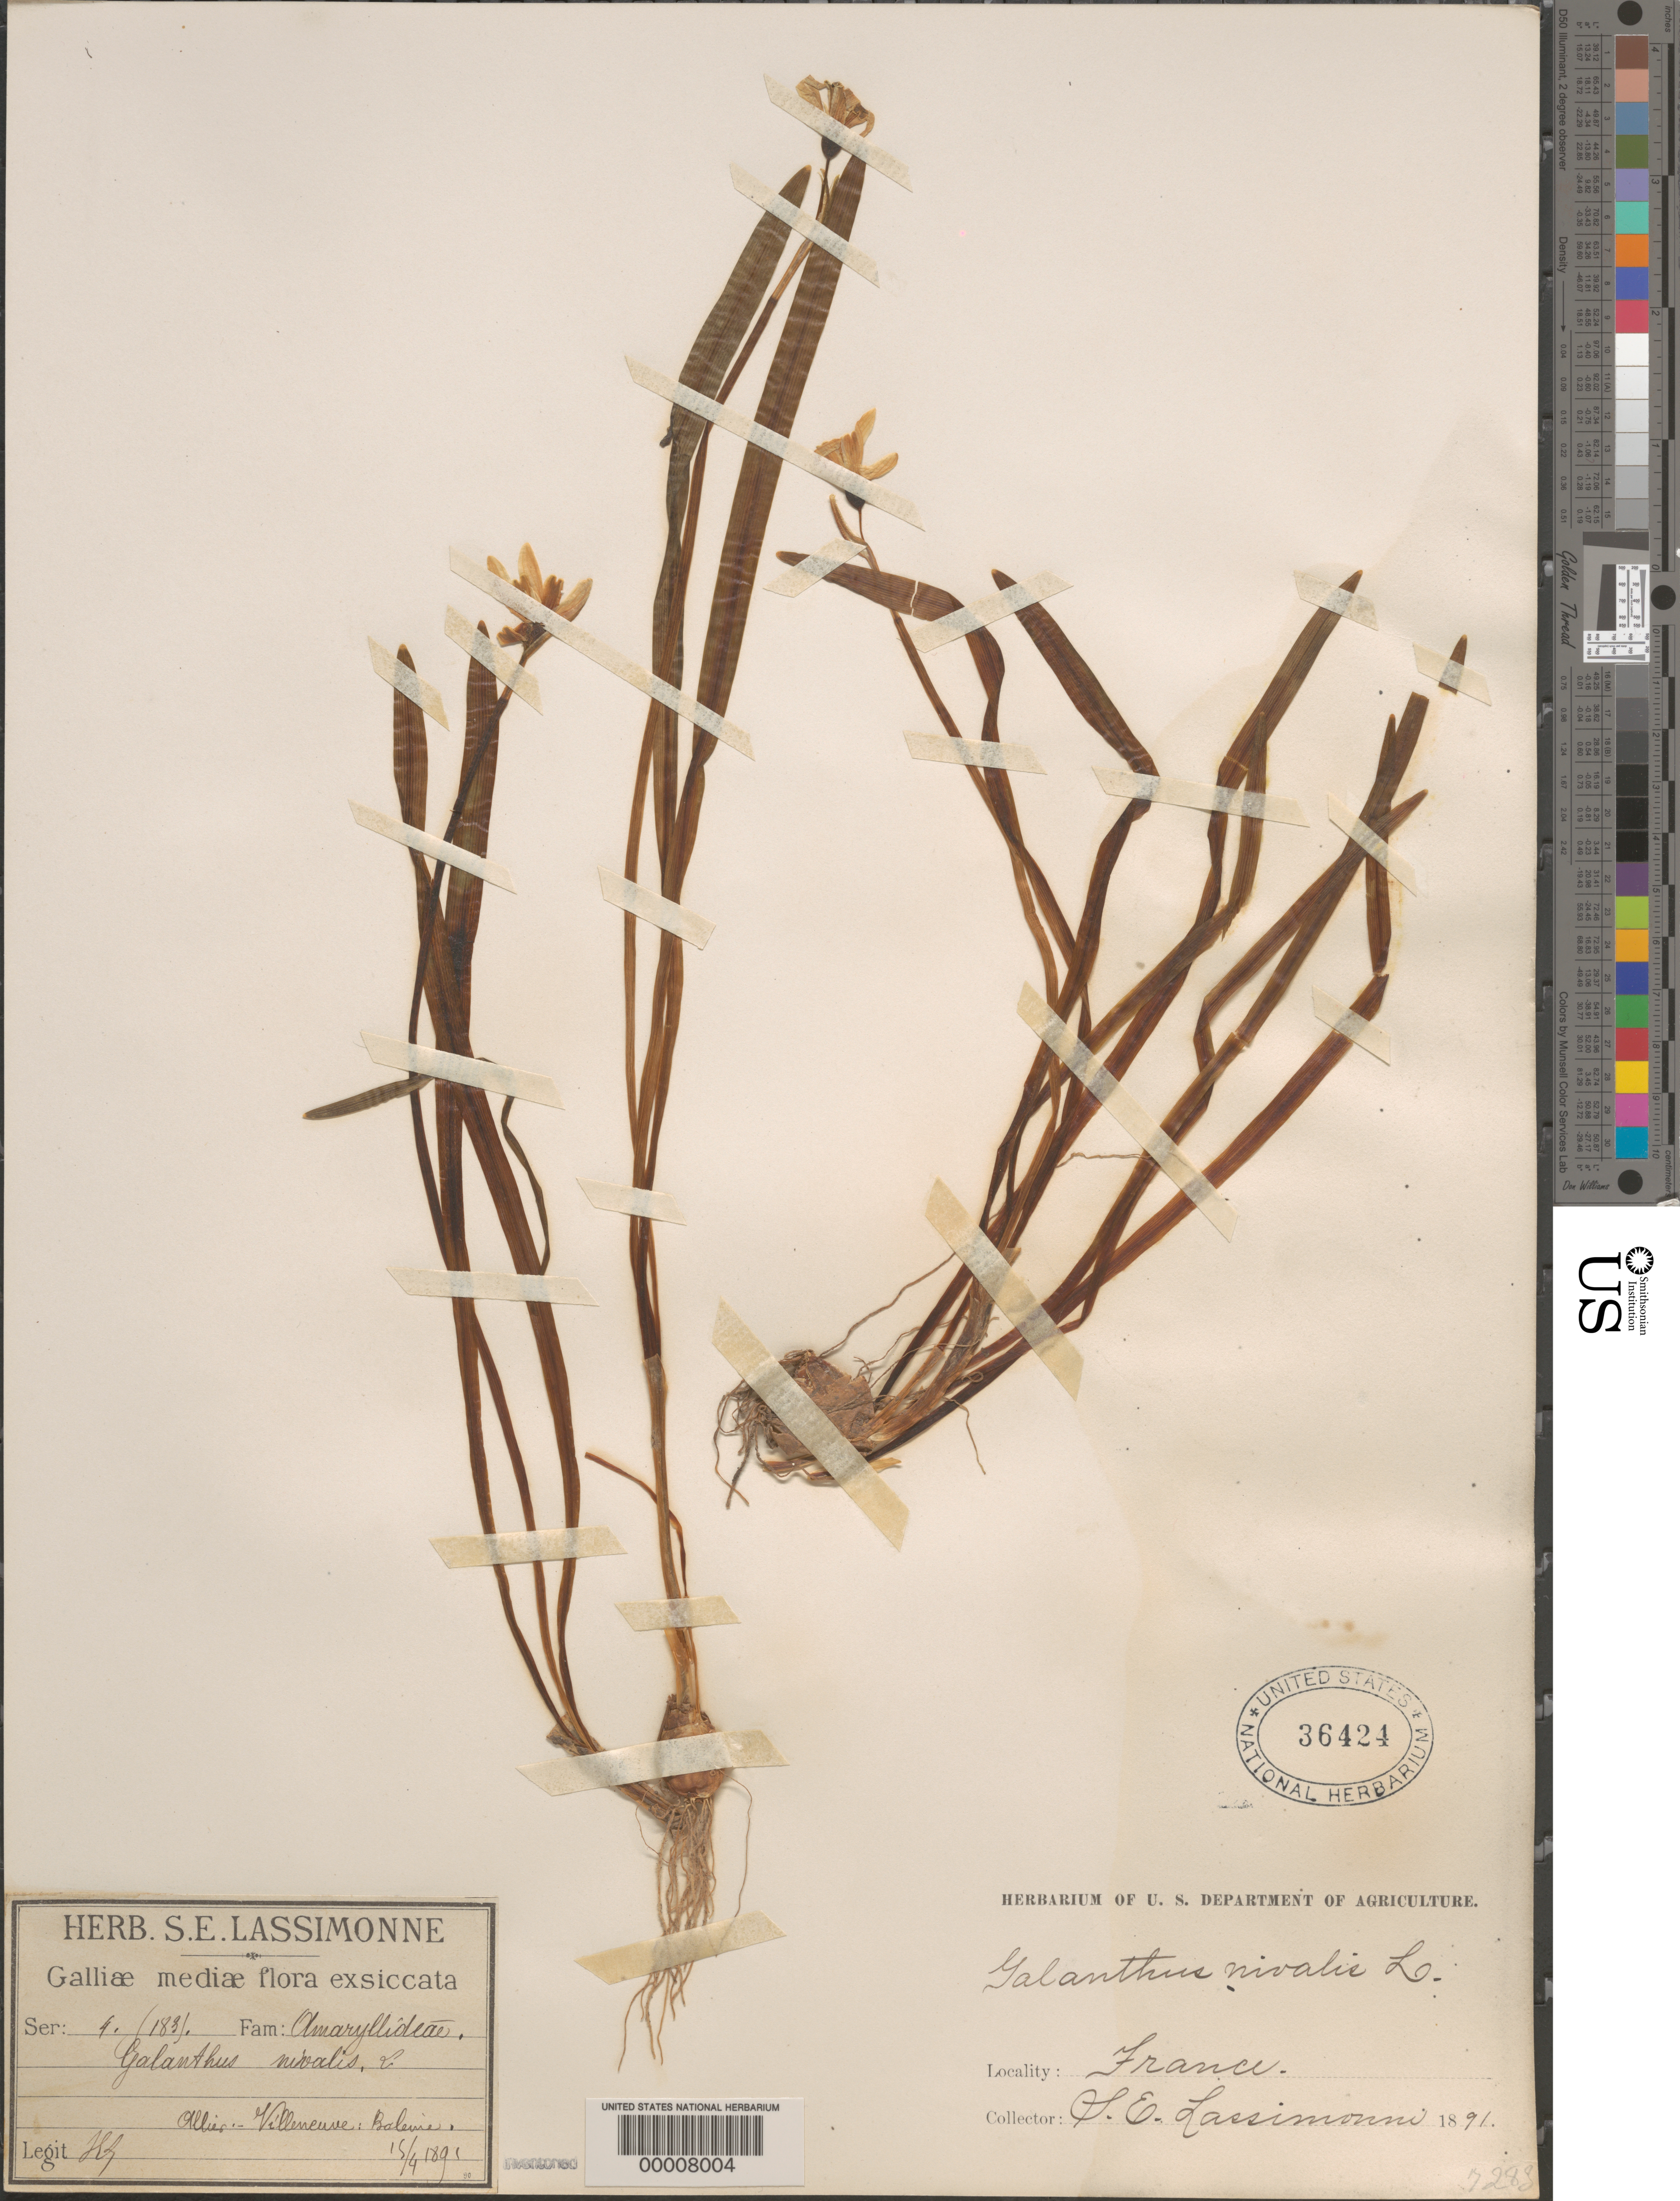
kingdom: Plantae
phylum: Tracheophyta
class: Liliopsida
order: Asparagales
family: Amaryllidaceae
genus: Galanthus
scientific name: Galanthus nivalis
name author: L.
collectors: S. Lassimonne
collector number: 4. /1831.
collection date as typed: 15 Apr 1891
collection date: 1891-04-15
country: France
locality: Allier-villeneuve: baleine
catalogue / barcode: US 36424